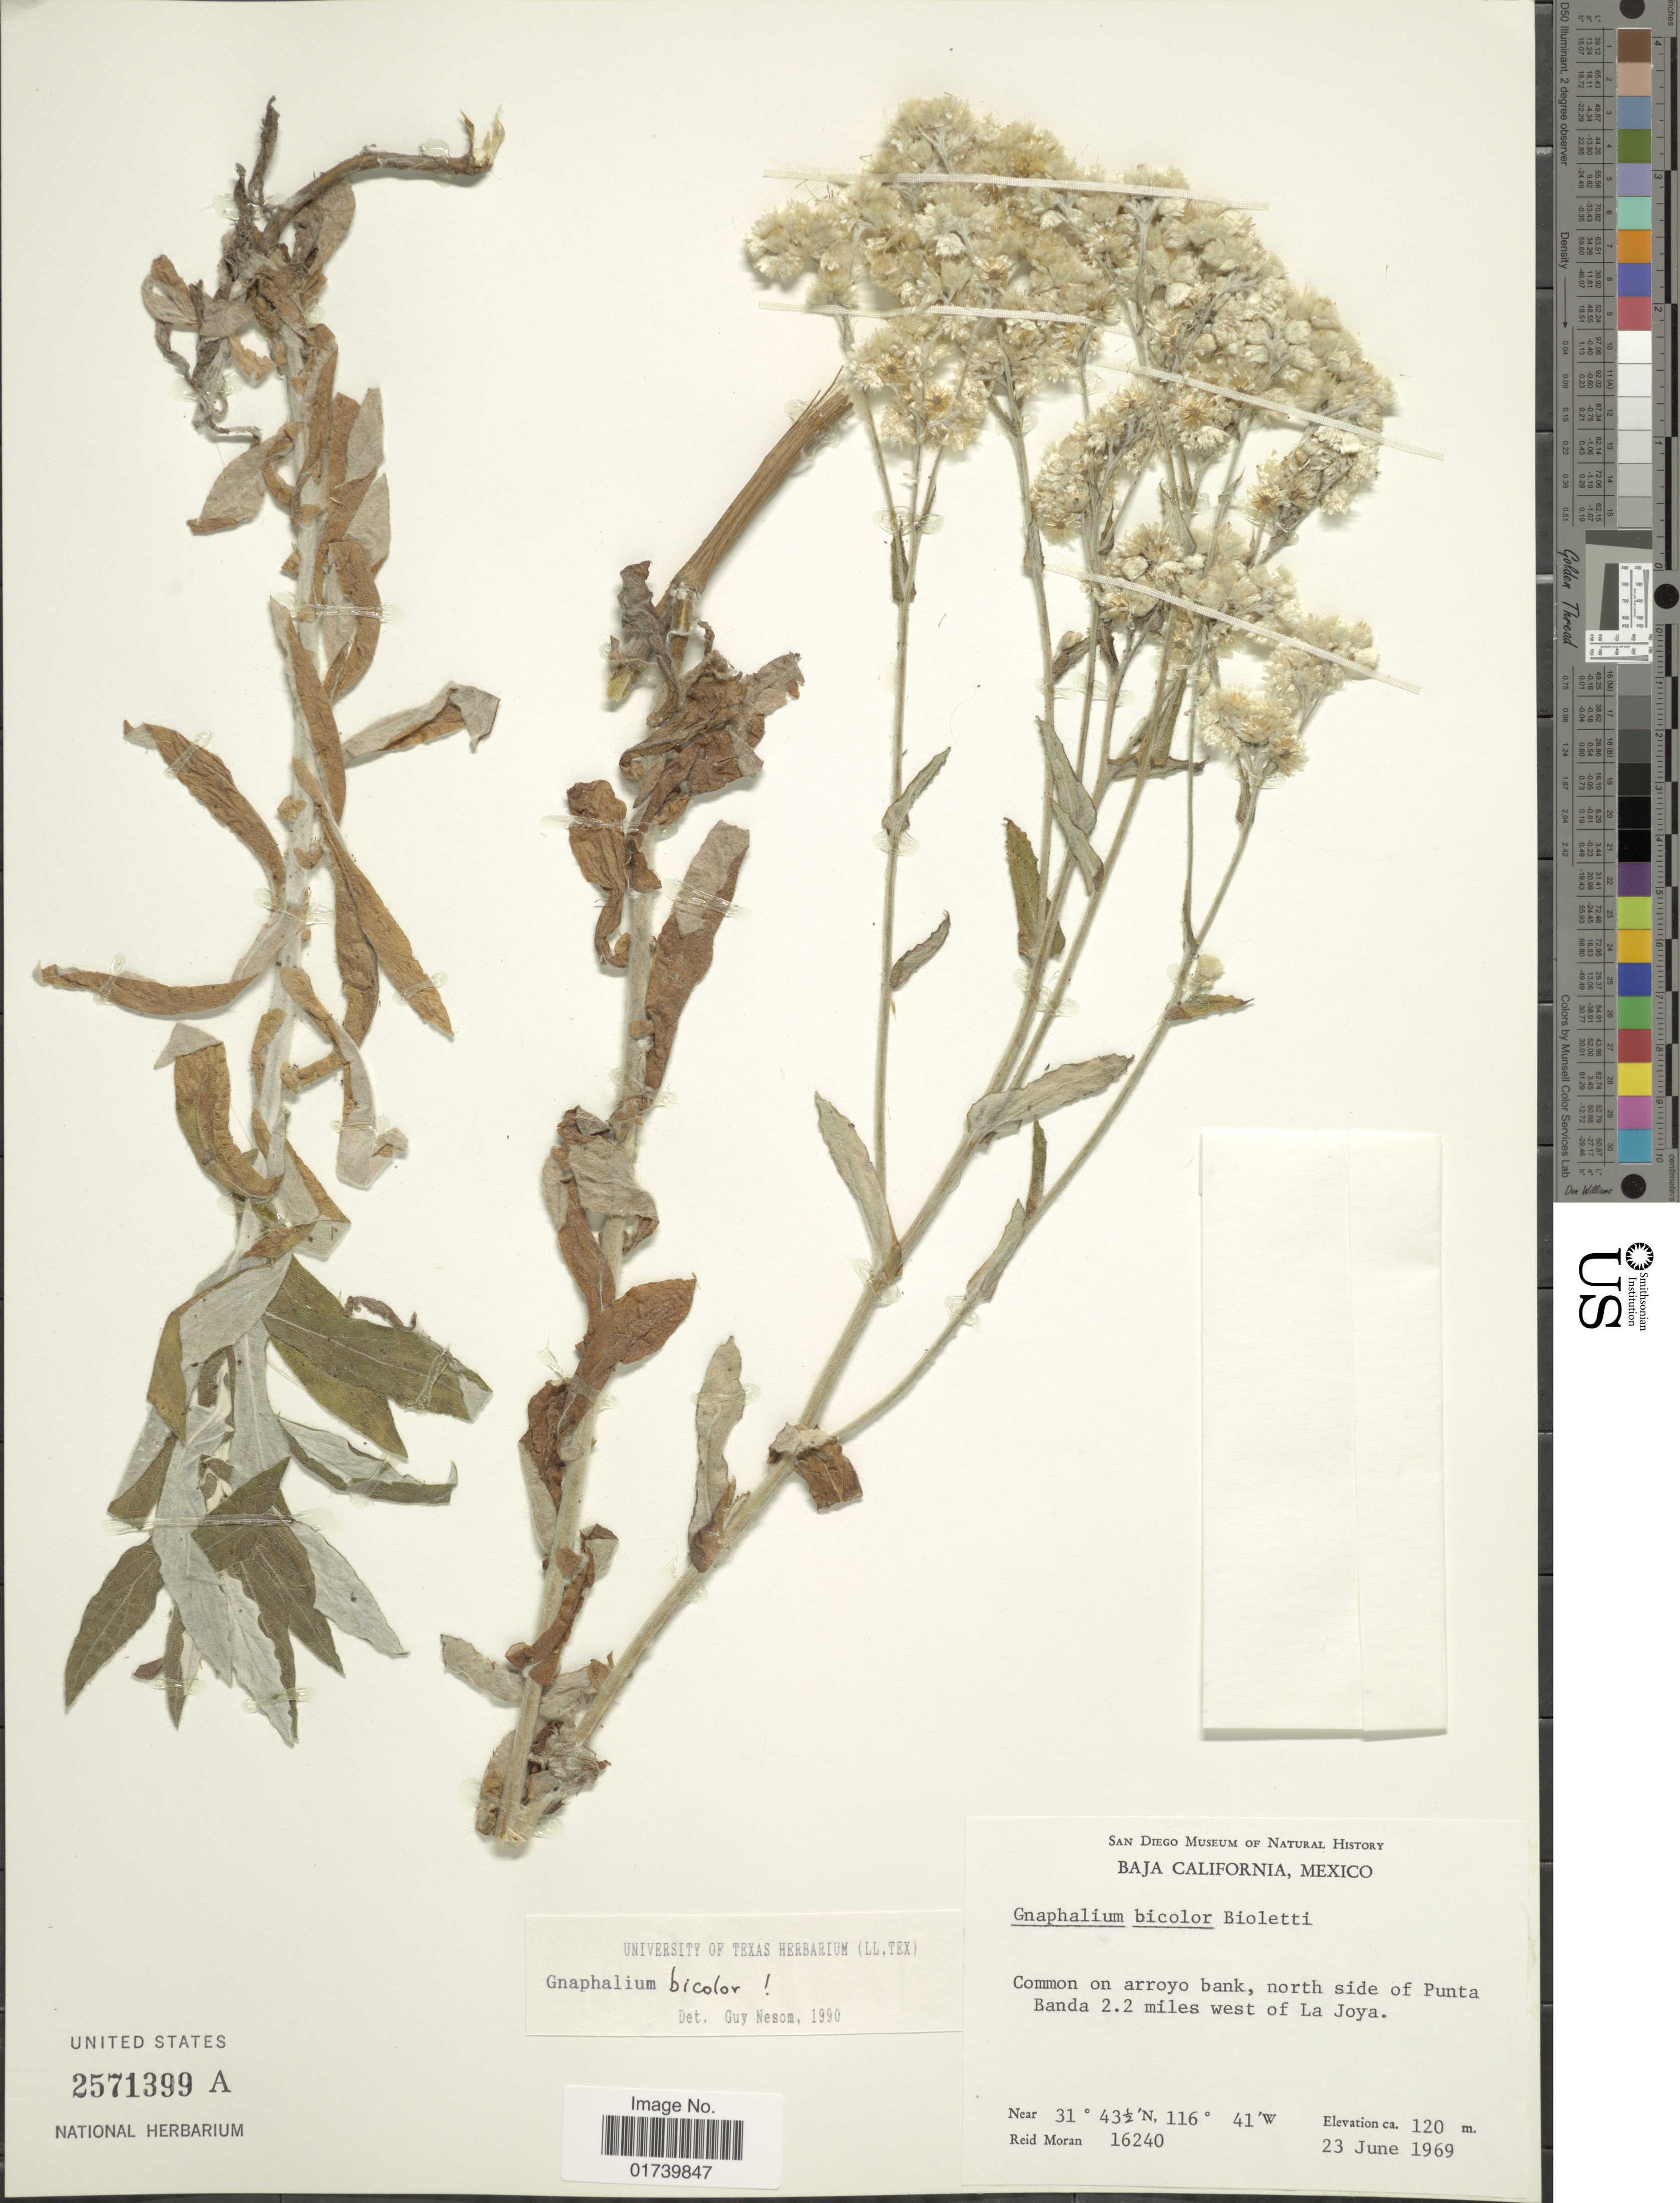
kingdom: Plantae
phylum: Tracheophyta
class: Magnoliopsida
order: Asterales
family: Asteraceae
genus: Pseudognaphalium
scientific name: Pseudognaphalium biolettii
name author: Anderb.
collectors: R. V. Moran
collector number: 16240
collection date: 1969-06-23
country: Mexico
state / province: Baja California Sur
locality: North side of Punta Banda, 2.2 miles west of La Joya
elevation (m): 120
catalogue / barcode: US 2571399A